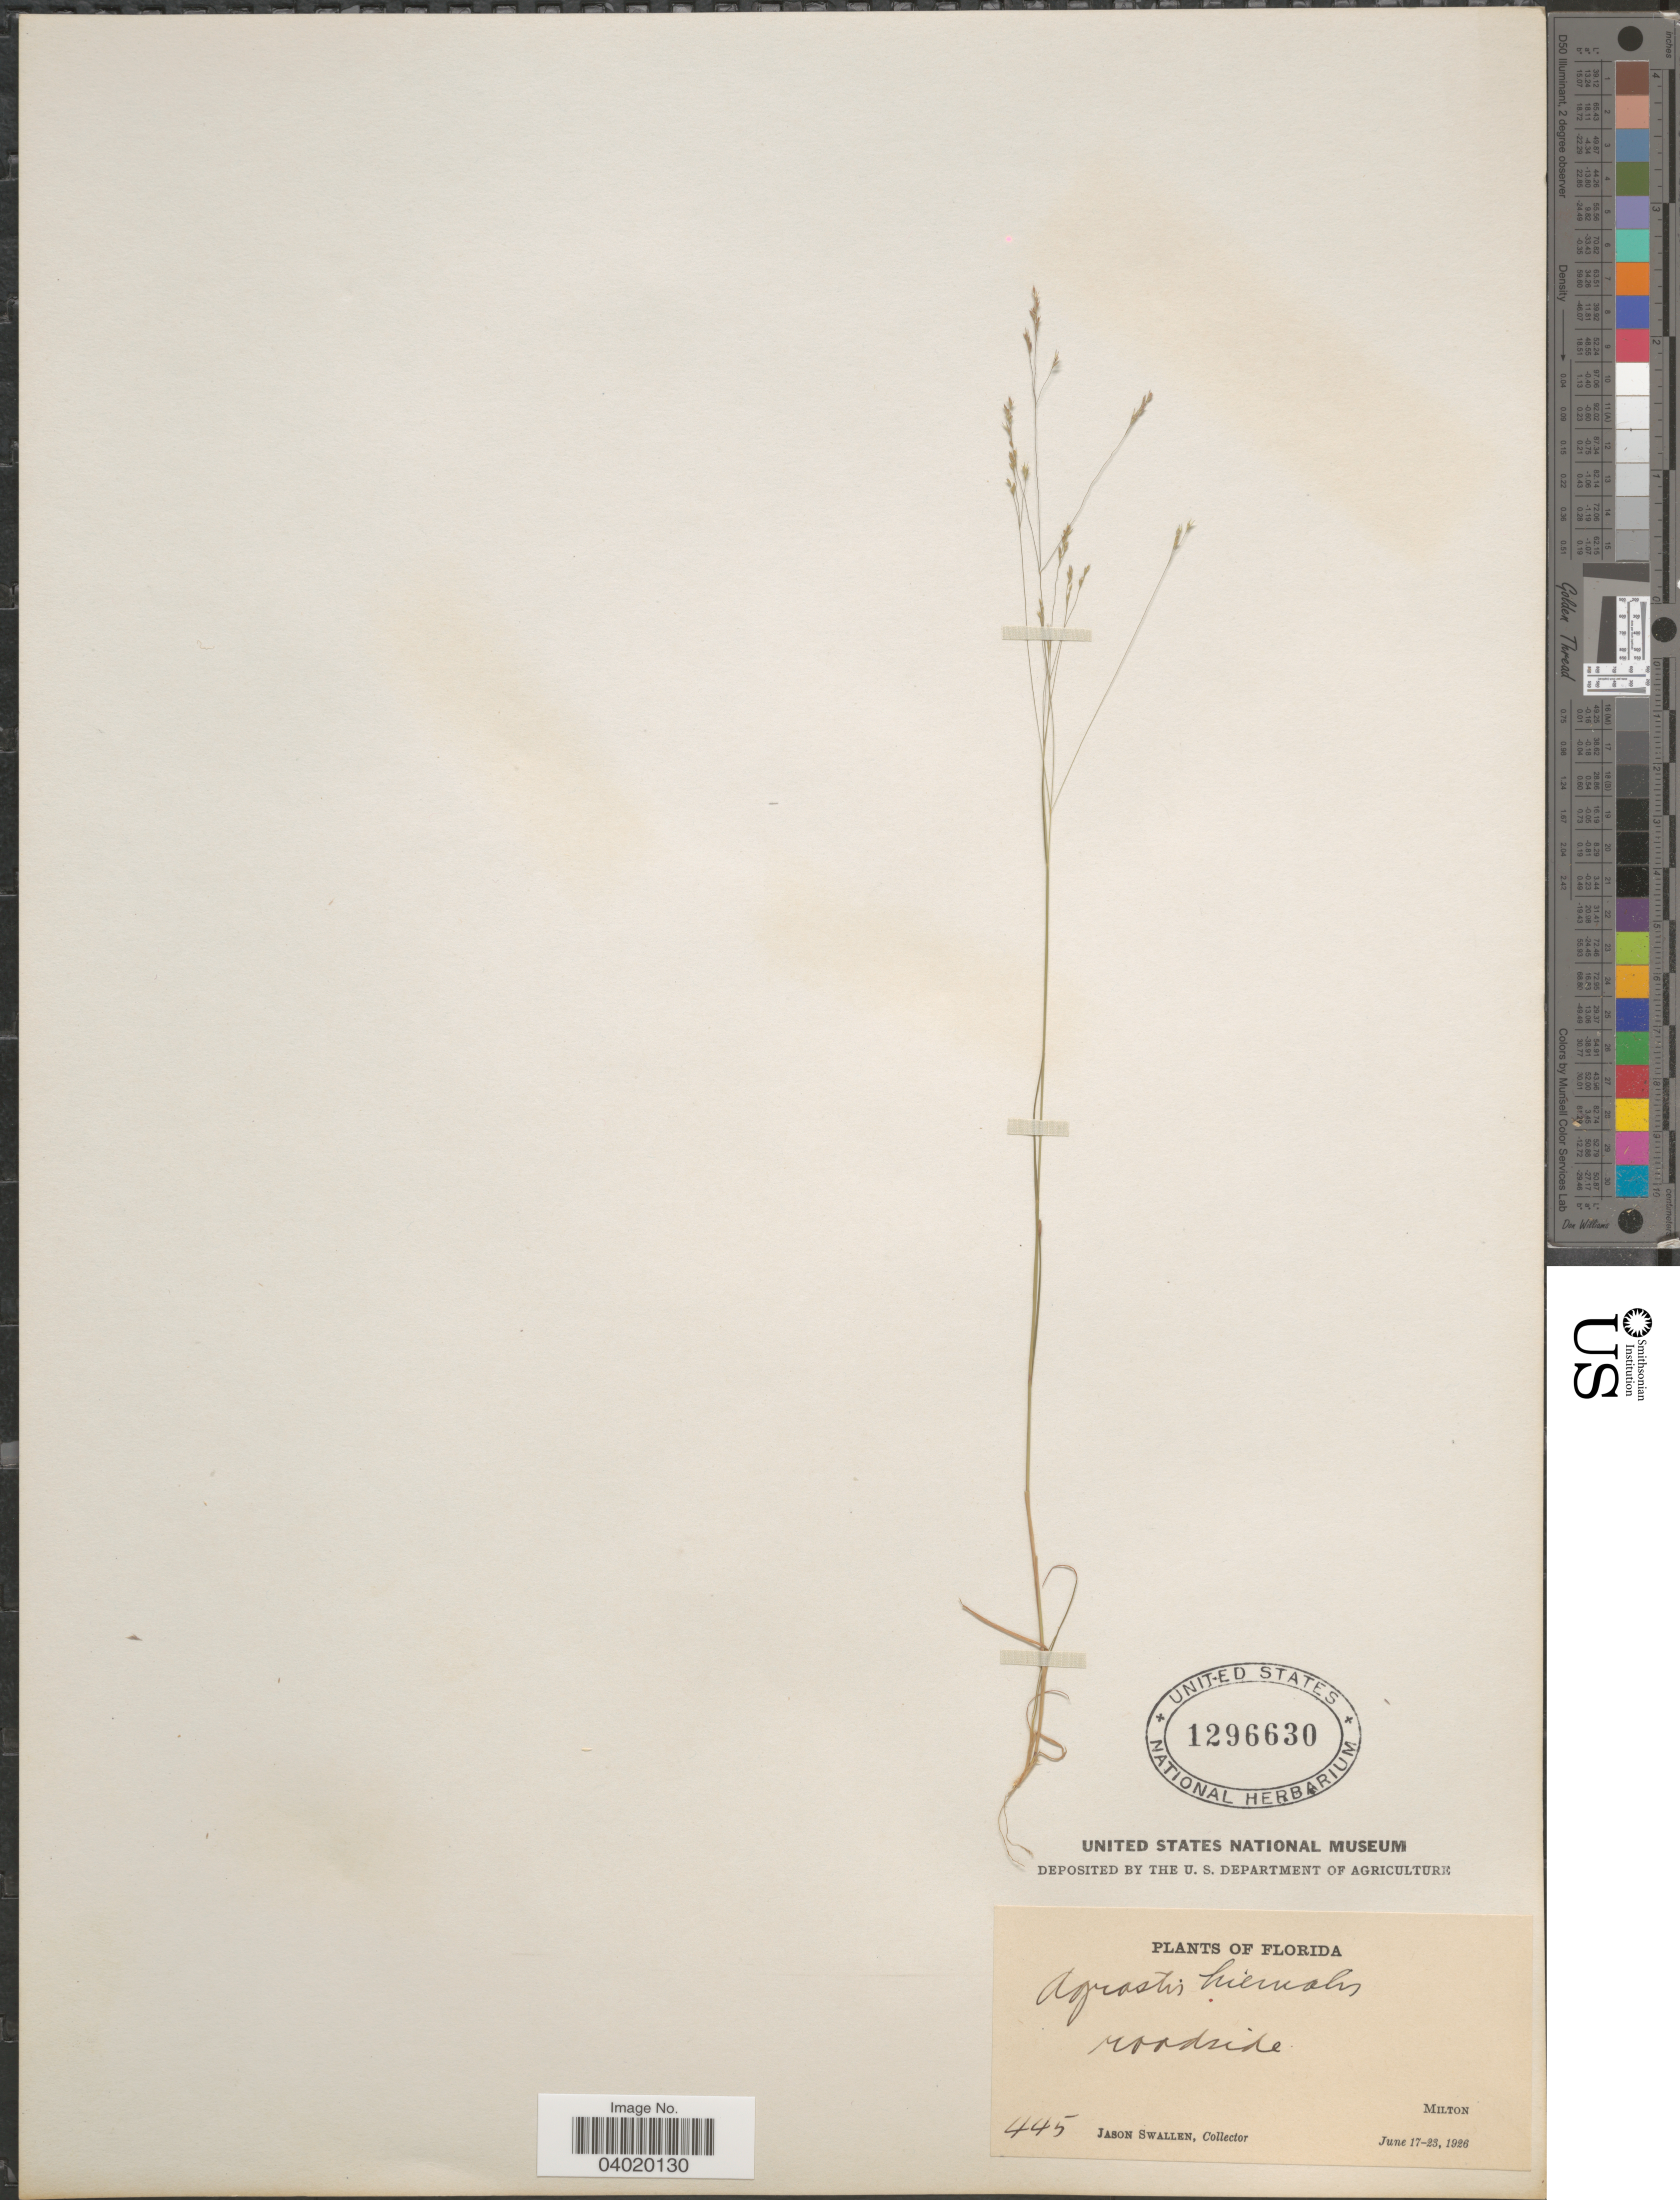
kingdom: Plantae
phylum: Tracheophyta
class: Liliopsida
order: Poales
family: Poaceae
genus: Agrostis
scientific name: Agrostis hyemalis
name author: (Walter) Britton et al.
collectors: J. R. Swallen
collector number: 445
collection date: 1926-06-17/1926-06-23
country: United States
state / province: Florida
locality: Roadside, Milton.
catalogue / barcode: US 1296630